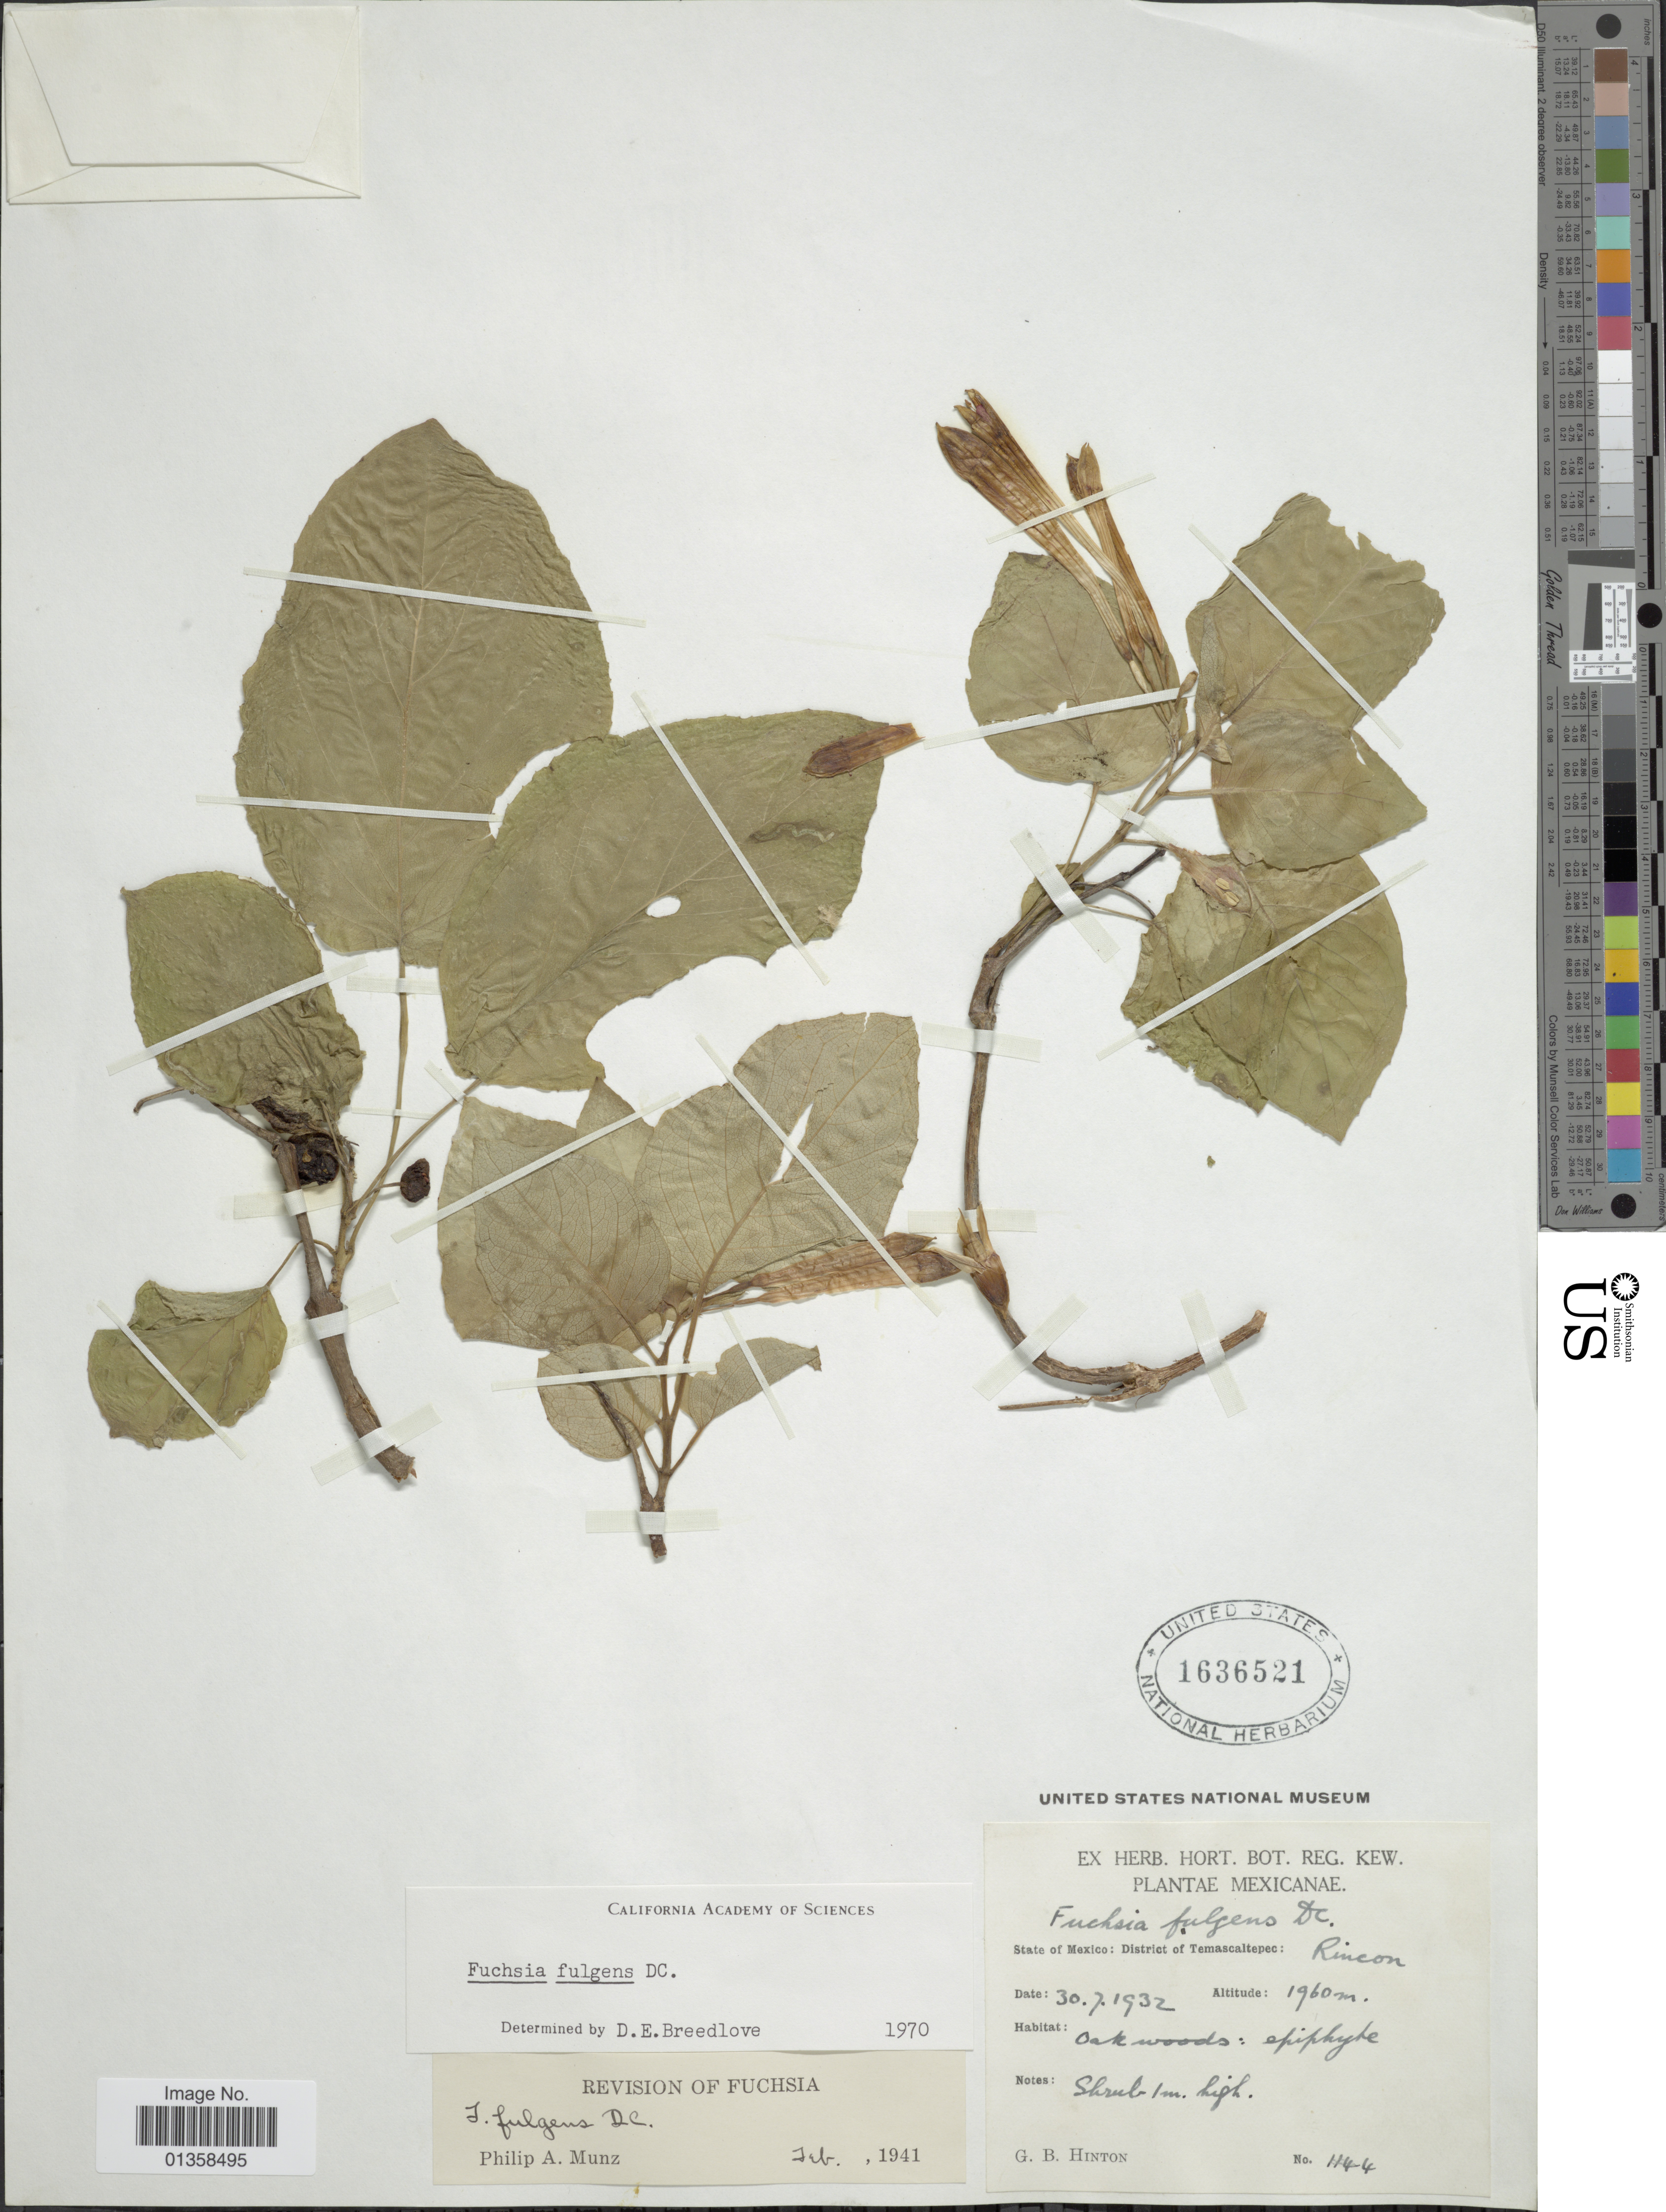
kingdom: Plantae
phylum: Tracheophyta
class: Magnoliopsida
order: Myrtales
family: Onagraceae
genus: Fuchsia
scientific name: Fuchsia fulgens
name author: DC.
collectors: G. B. Hinton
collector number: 1144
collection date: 1932-07-30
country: Mexico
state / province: México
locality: District of Temascaltepec: Rincon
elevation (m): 960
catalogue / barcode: US 1636521